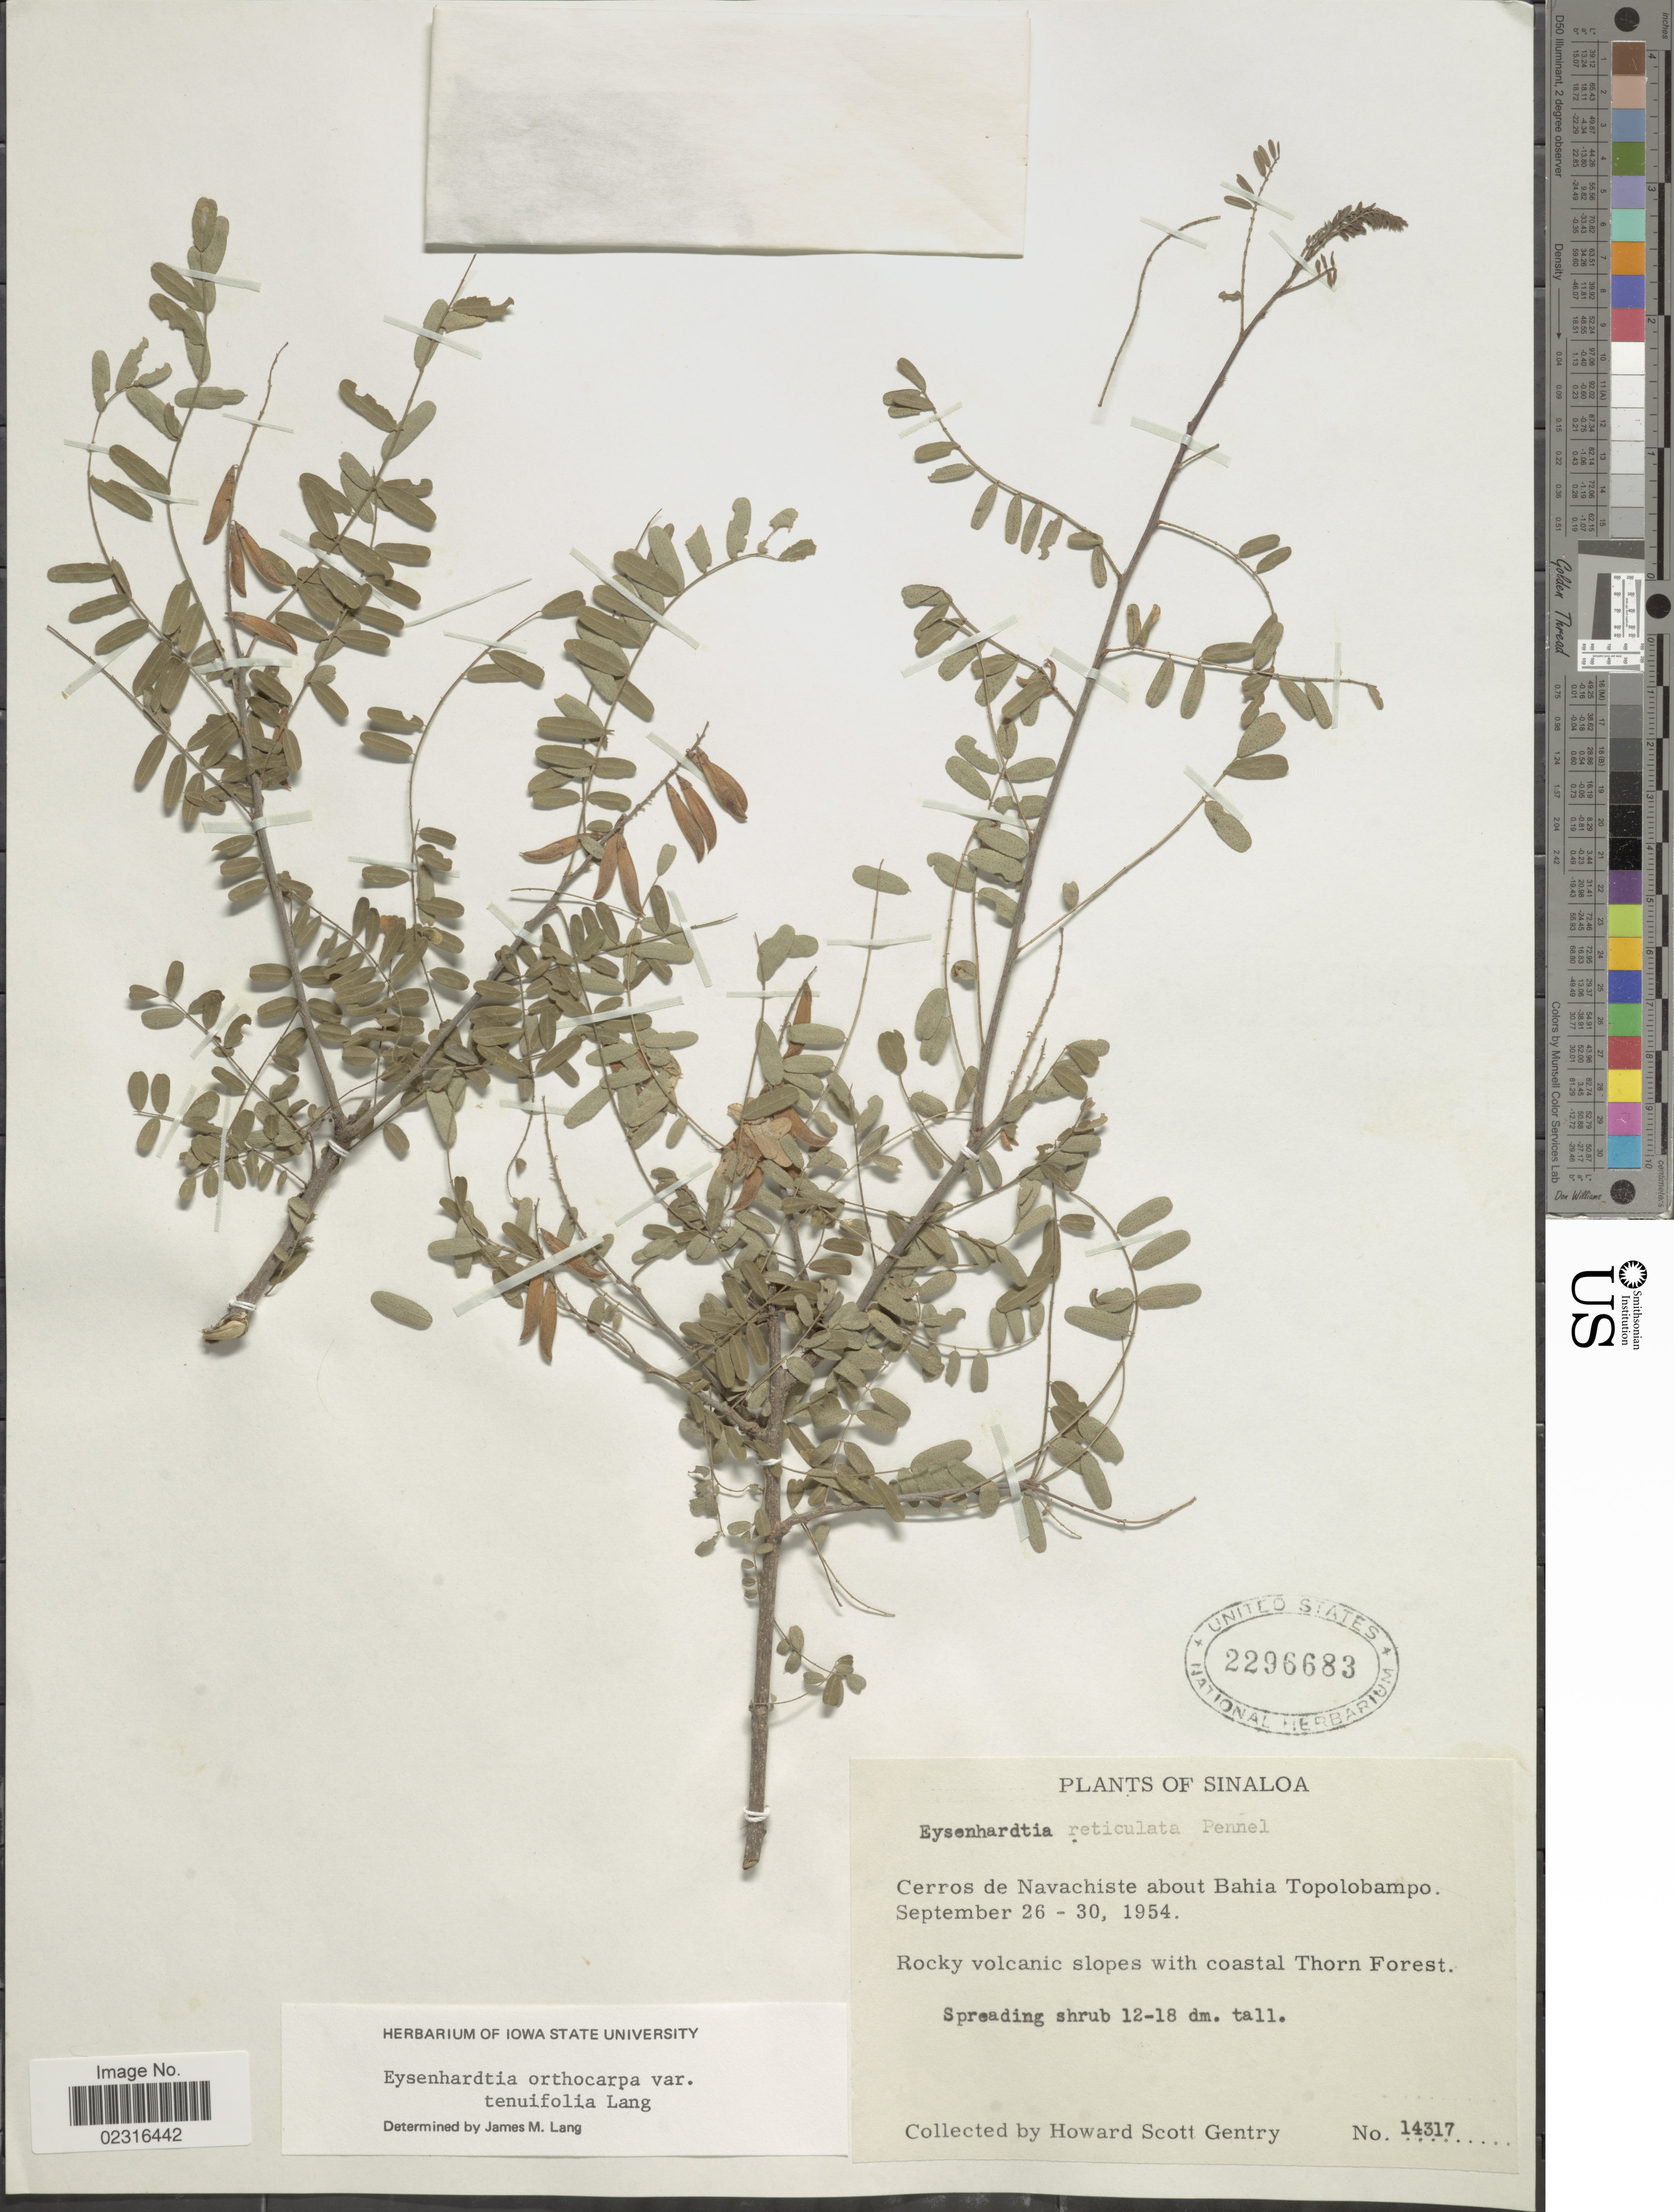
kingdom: Plantae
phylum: Tracheophyta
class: Magnoliopsida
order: Fabales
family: Fabaceae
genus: Eysenhardtia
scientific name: Eysenhardtia orthocarpa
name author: (A. Gray) S. Watson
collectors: H. S. Gentry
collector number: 14317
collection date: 1954-09-26/1954-09-30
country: Mexico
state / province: Sinaloa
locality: Cerros de Navachiste about Bahia Topolobampo, rocky volcanic slopes with coastal Thorn Forest.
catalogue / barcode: US 2296683